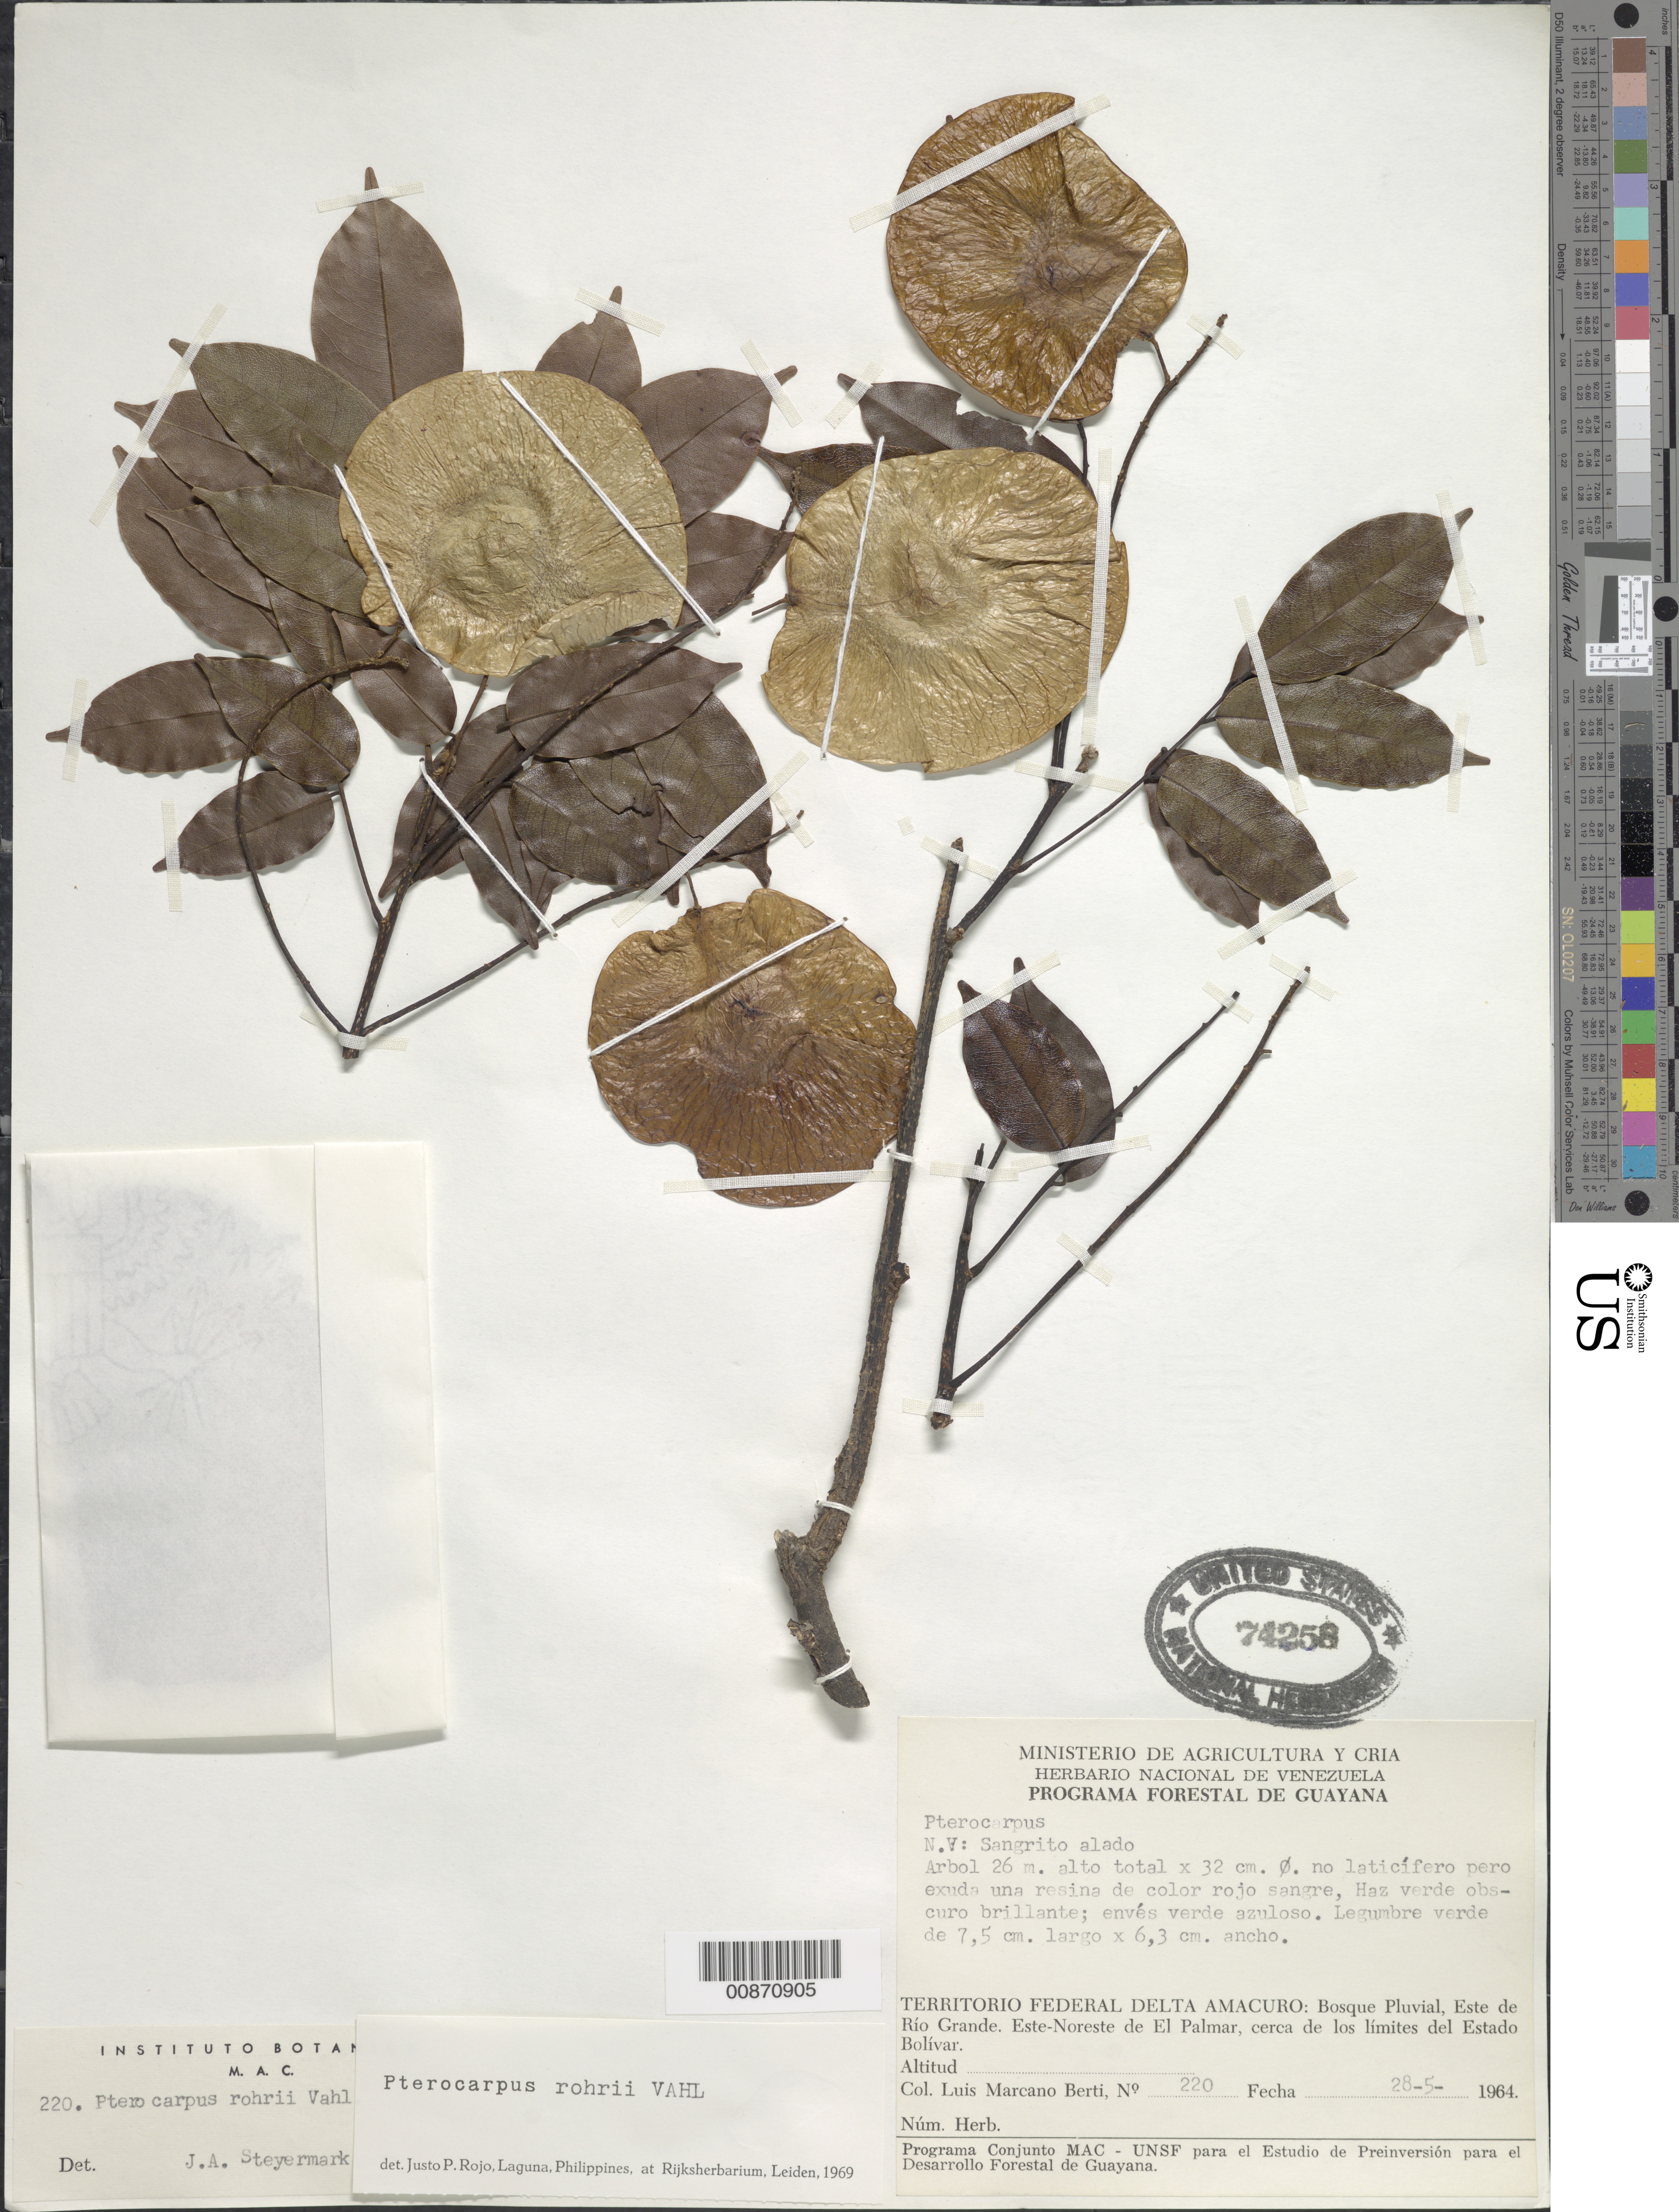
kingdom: Plantae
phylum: Tracheophyta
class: Magnoliopsida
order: Fabales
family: Fabaceae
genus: Pterocarpus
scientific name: Pterocarpus rohrii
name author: Vahl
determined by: Rojo, Justo P., (L), Nationaal Herbarium Nederland, Leiden University branch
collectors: L. Marcano-Berti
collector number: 220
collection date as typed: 28-May-64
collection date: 1964-05-28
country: Venezuela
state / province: Delta Amacuro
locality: Este de Río Grande, ENE de El Palmar, cerca de los limites del Estado Bolívar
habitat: Bosque pluvial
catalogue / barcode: US 74258